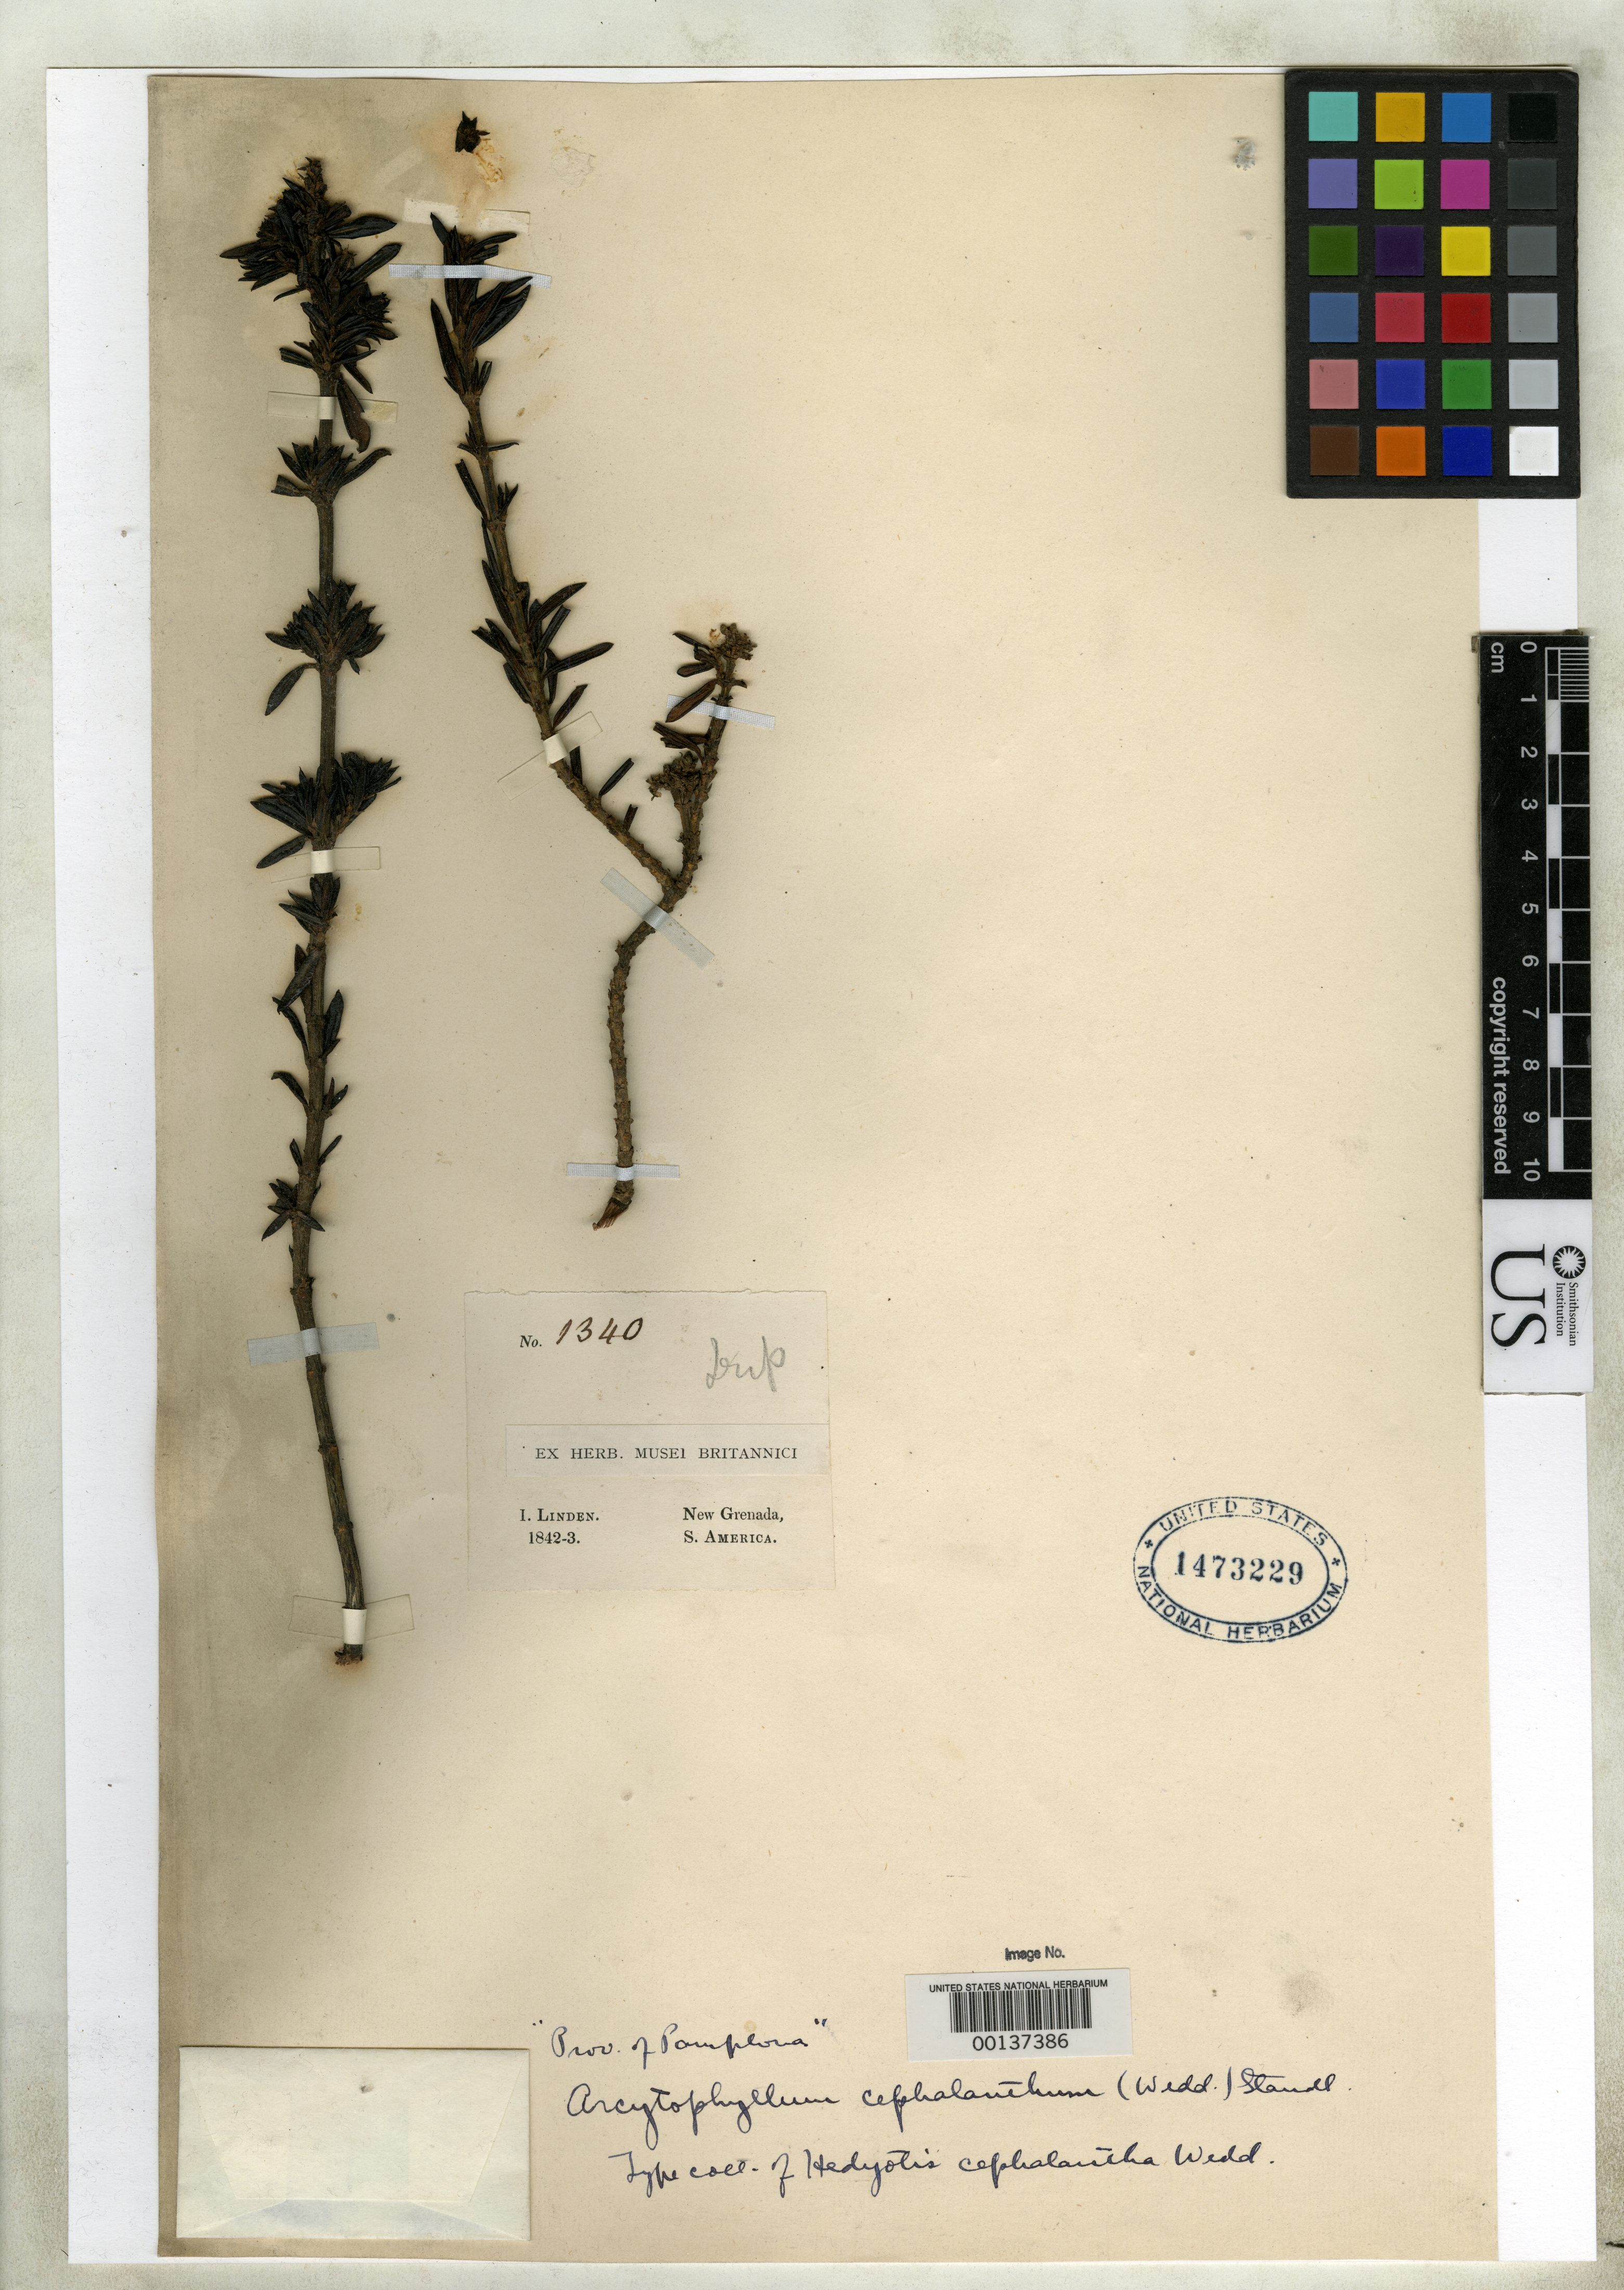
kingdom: Plantae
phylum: Tracheophyta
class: Magnoliopsida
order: Gentianales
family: Rubiaceae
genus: Hedyotis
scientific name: Hedyotis cephelantha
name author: Wedd.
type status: Isosyntype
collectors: J. Linden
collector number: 1340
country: Colombia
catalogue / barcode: US 1473229